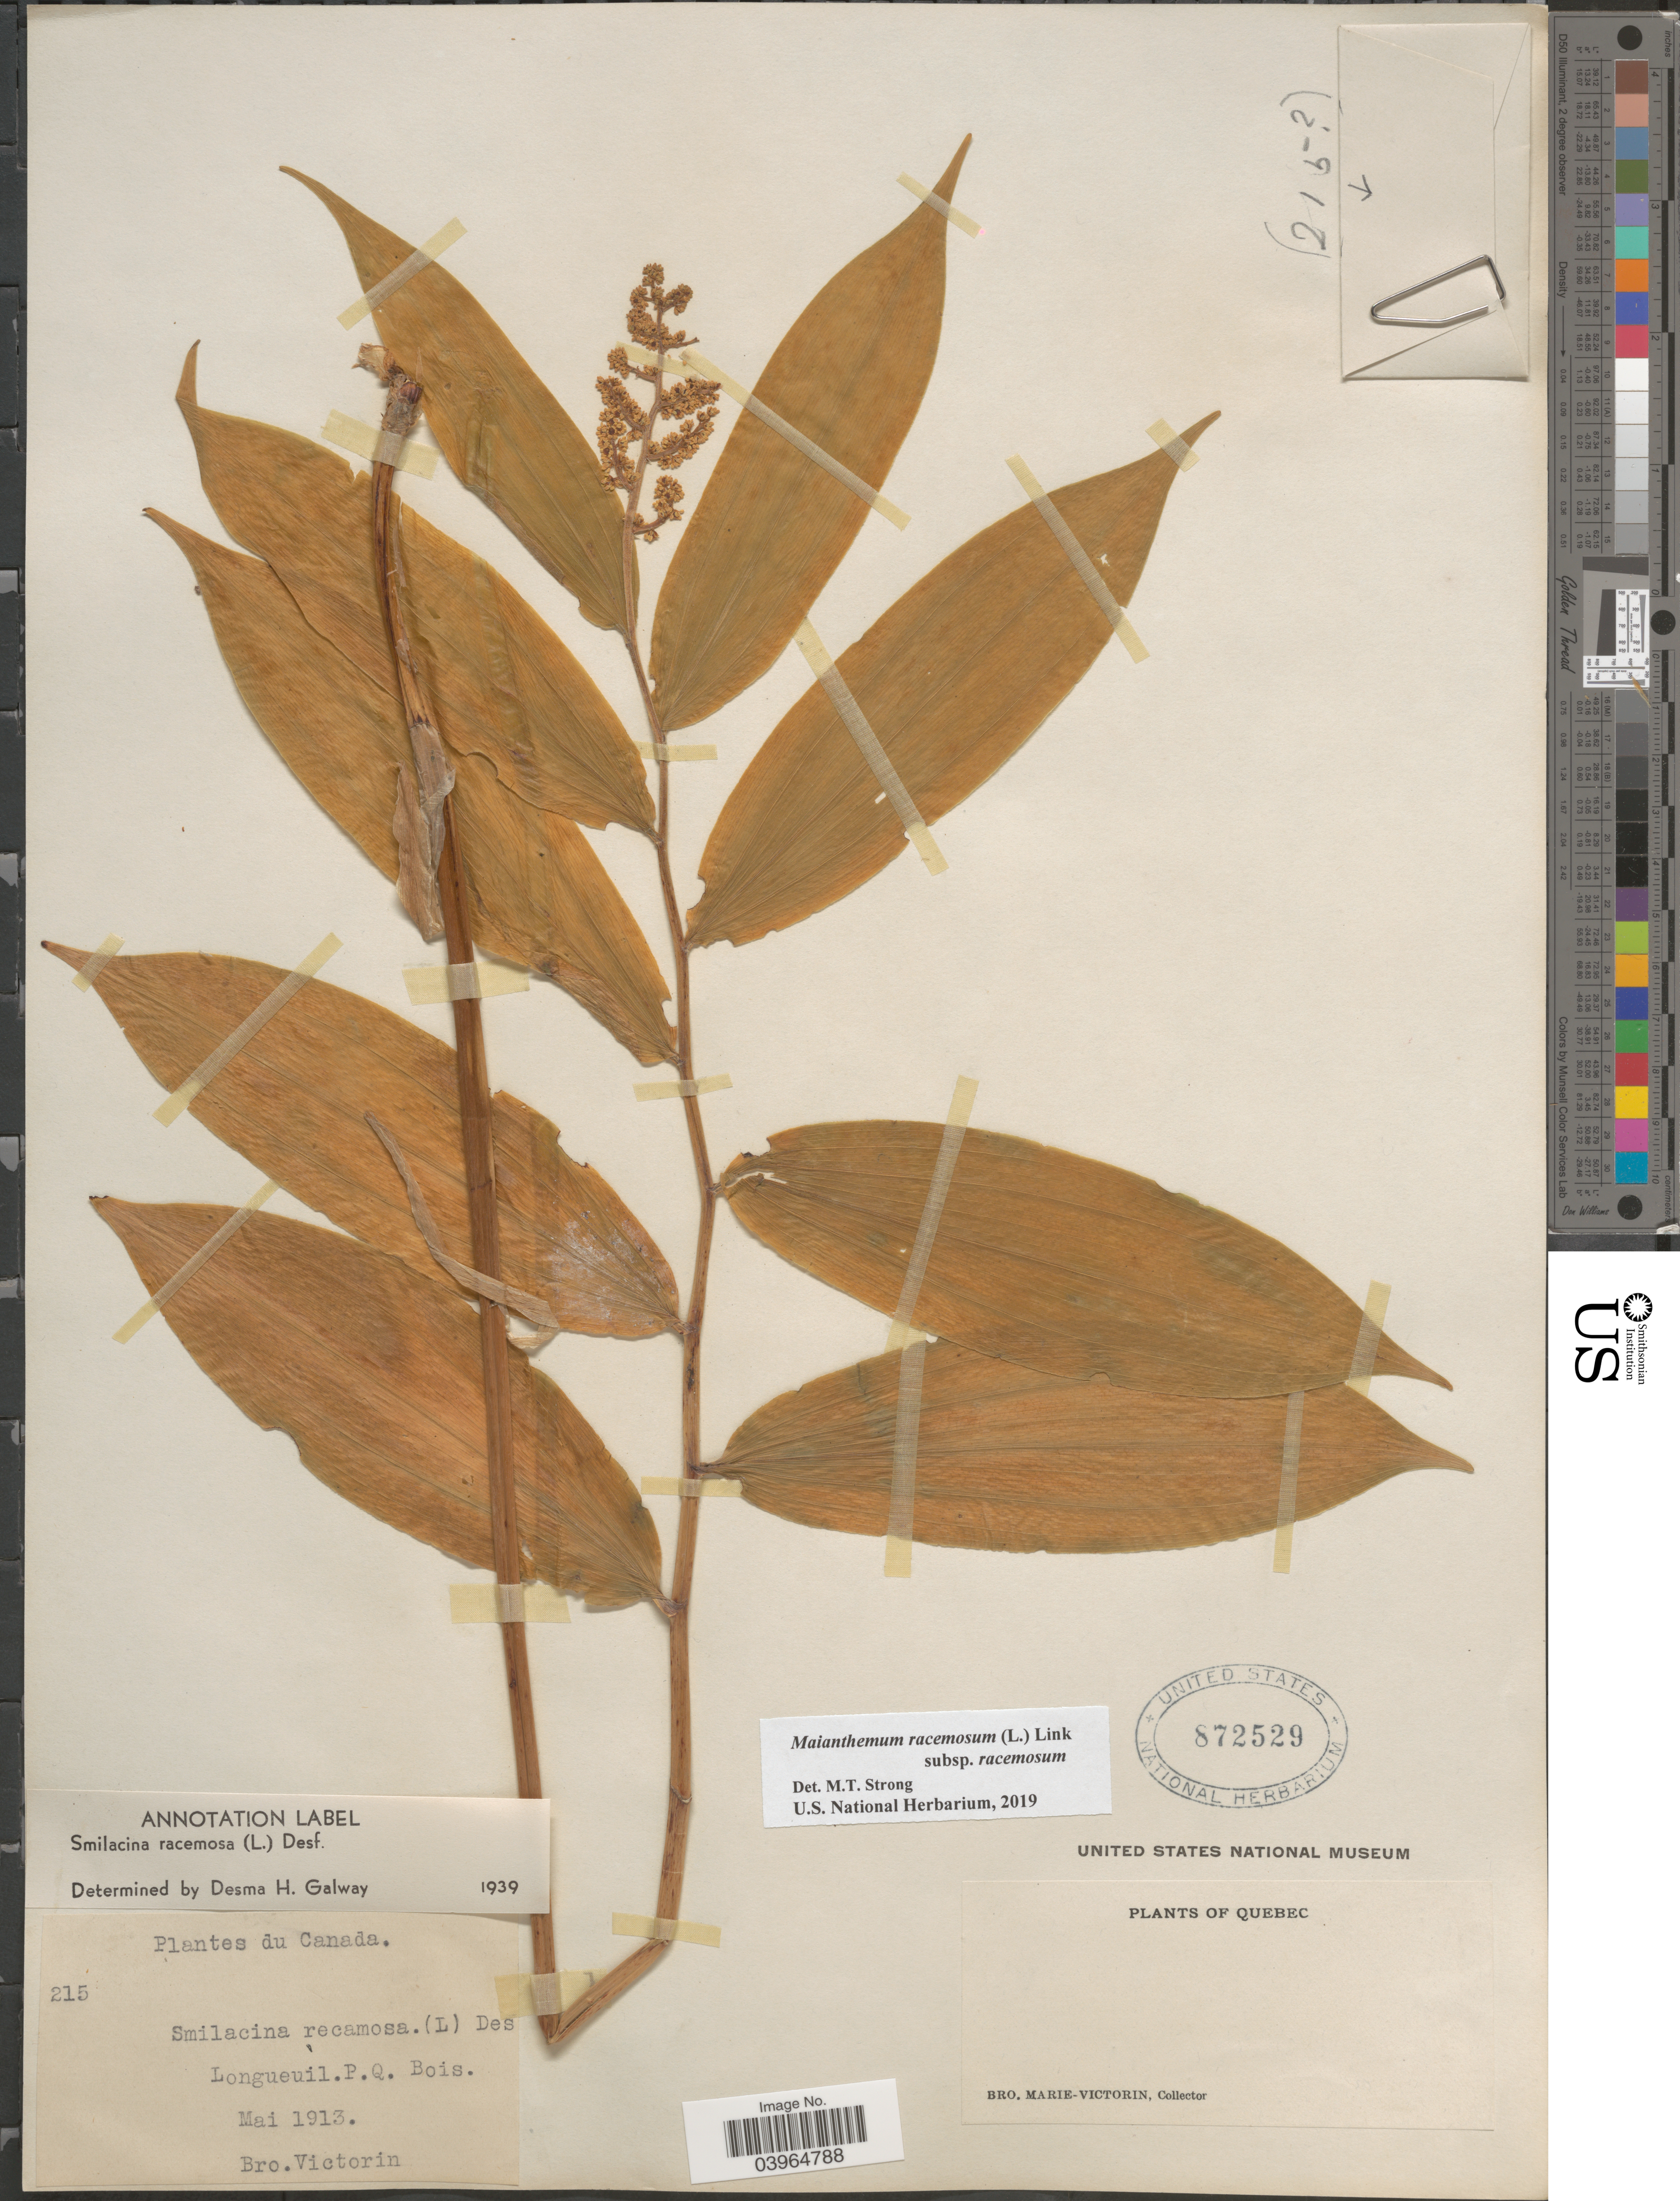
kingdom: Plantae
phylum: Tracheophyta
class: Liliopsida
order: Asparagales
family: Asparagaceae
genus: Maianthemum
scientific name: Maianthemum racemosum subsp. racemosum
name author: (L.) Link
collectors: Fr. Marie-Victorin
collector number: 215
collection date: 1913-05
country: Canada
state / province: Quebec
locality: Longueuil. P.Q.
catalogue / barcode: US 872529